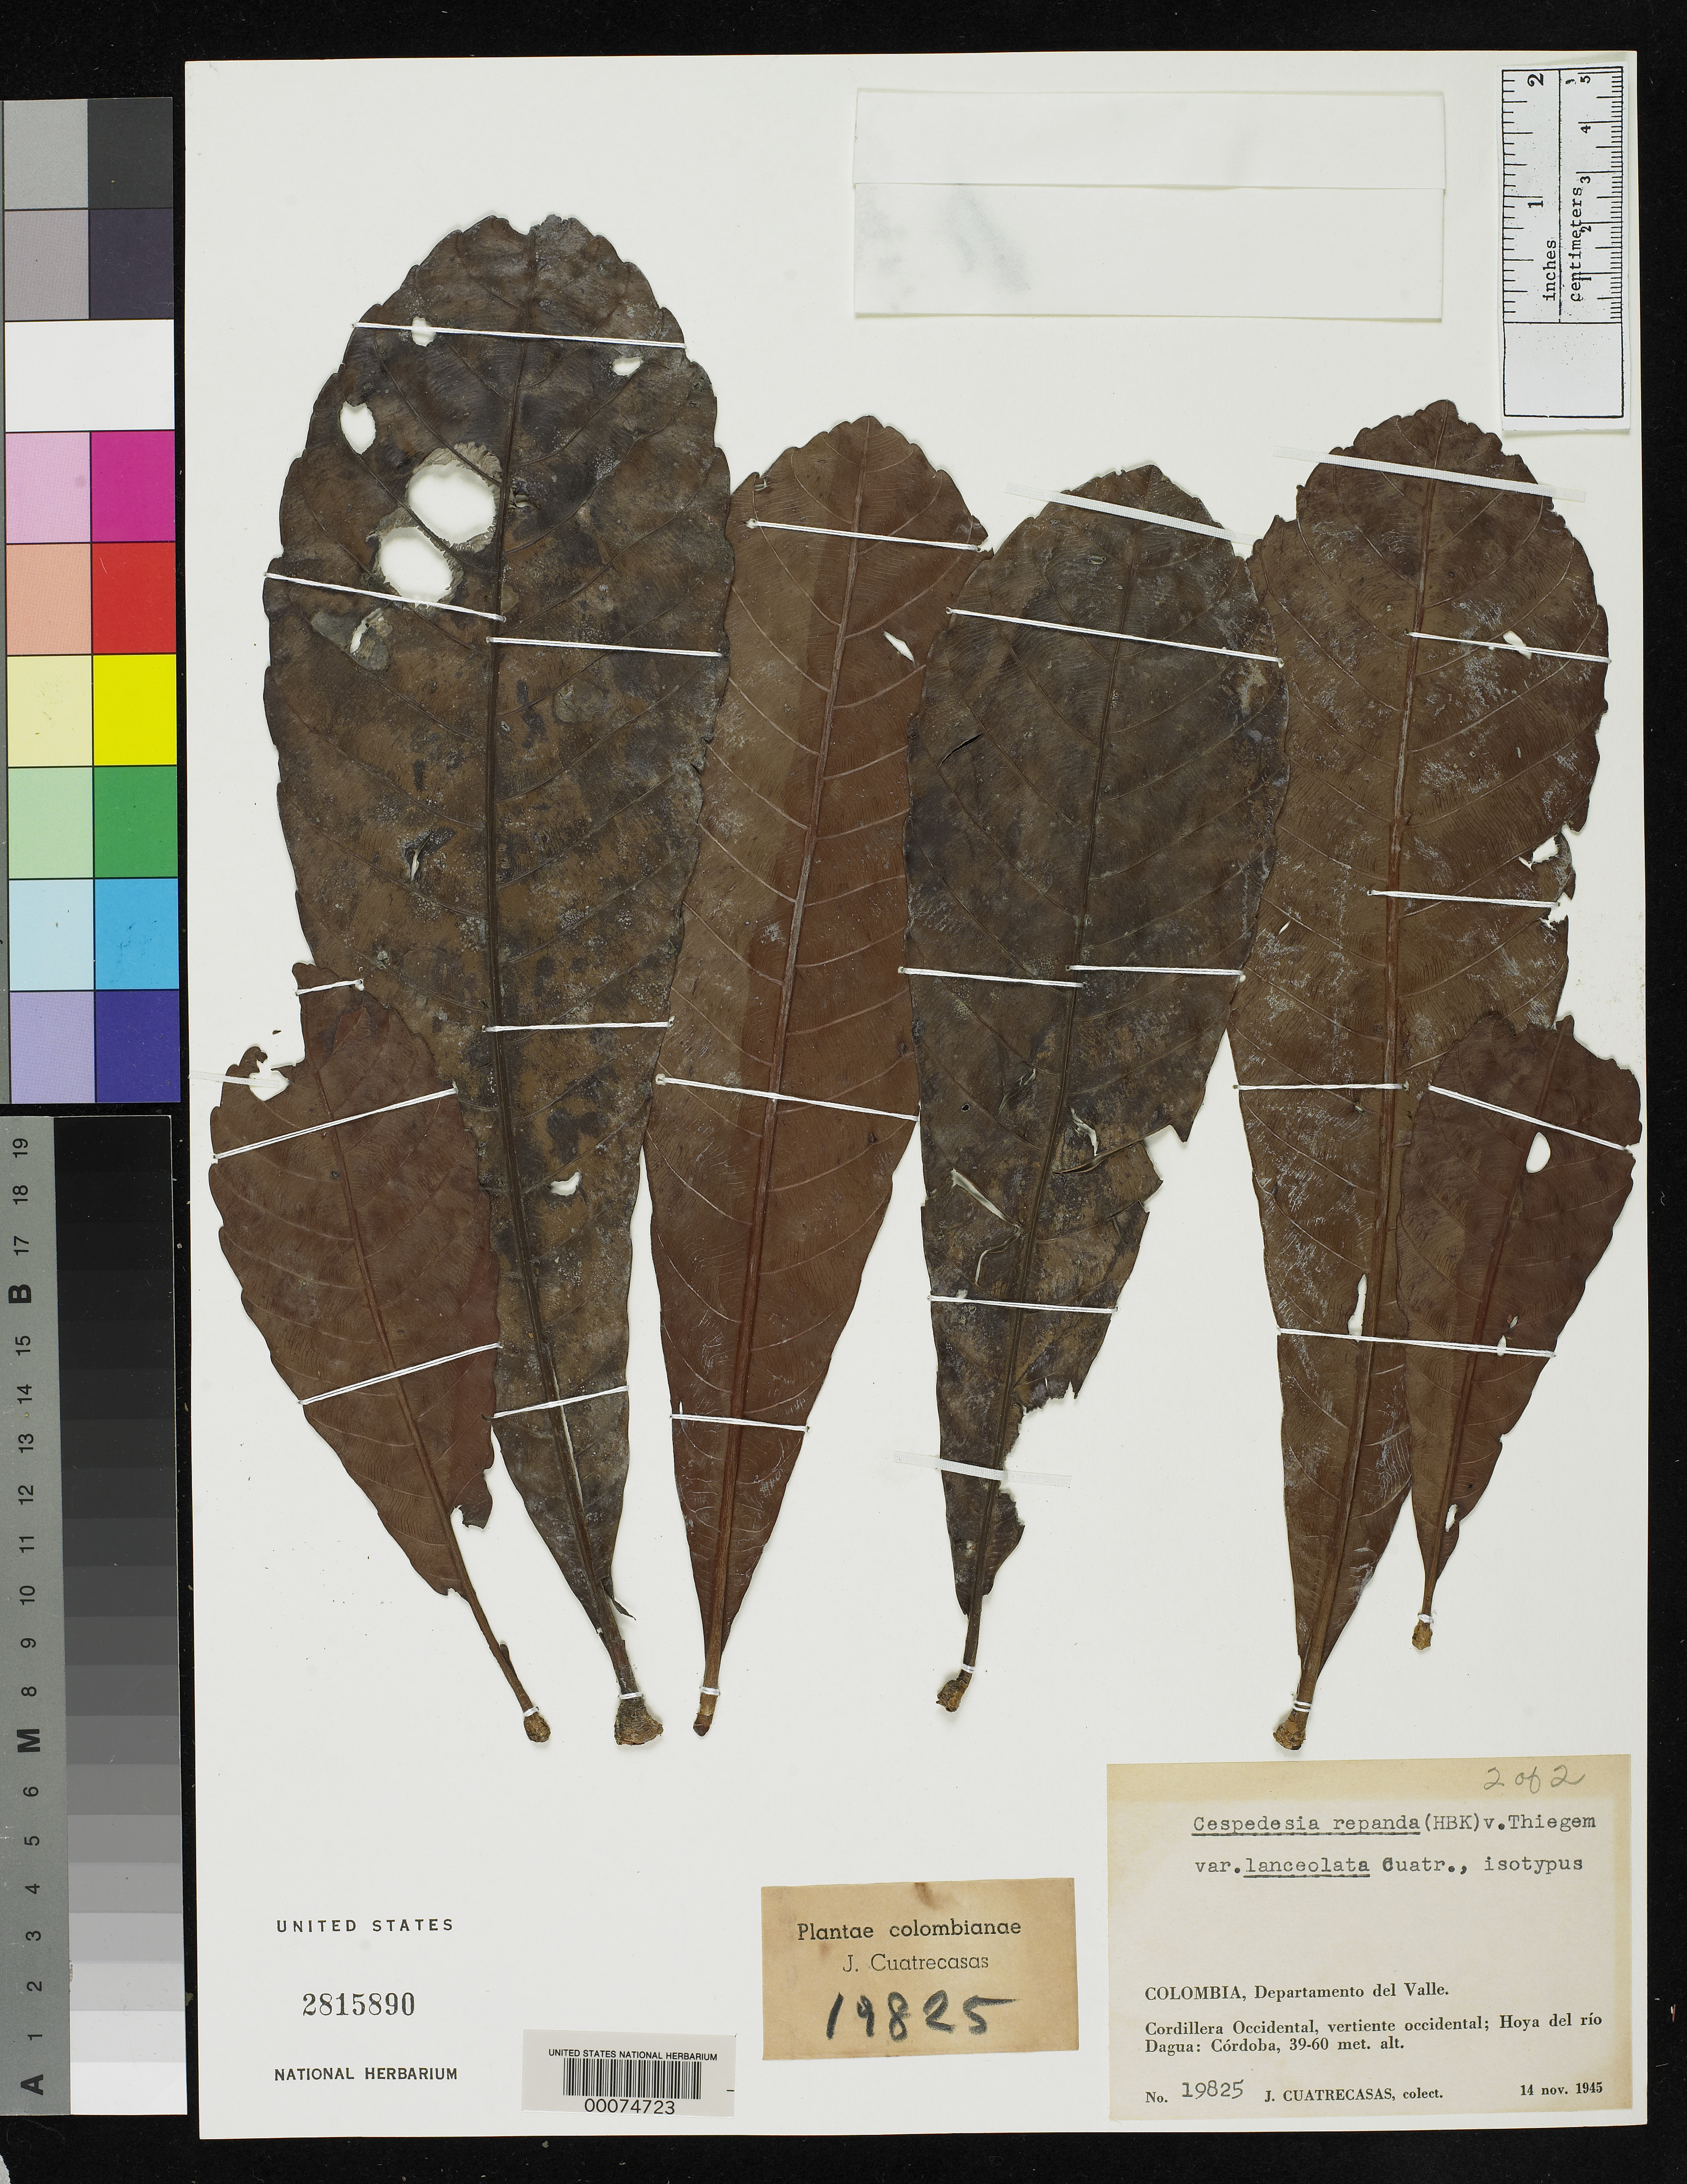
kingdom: Plantae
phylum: Tracheophyta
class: Magnoliopsida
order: Malpighiales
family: Ochnaceae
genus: Cespedesia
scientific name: Cespedesia repanda var. lanceolata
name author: Cuatrec.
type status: Isotype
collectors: J. Cuatrecasas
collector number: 19825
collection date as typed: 14 Nov 1945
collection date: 1945-11-14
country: Colombia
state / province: Valle del Cauca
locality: Hoya del Rio Dagua, Cordoba.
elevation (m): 39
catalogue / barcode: US 2815890